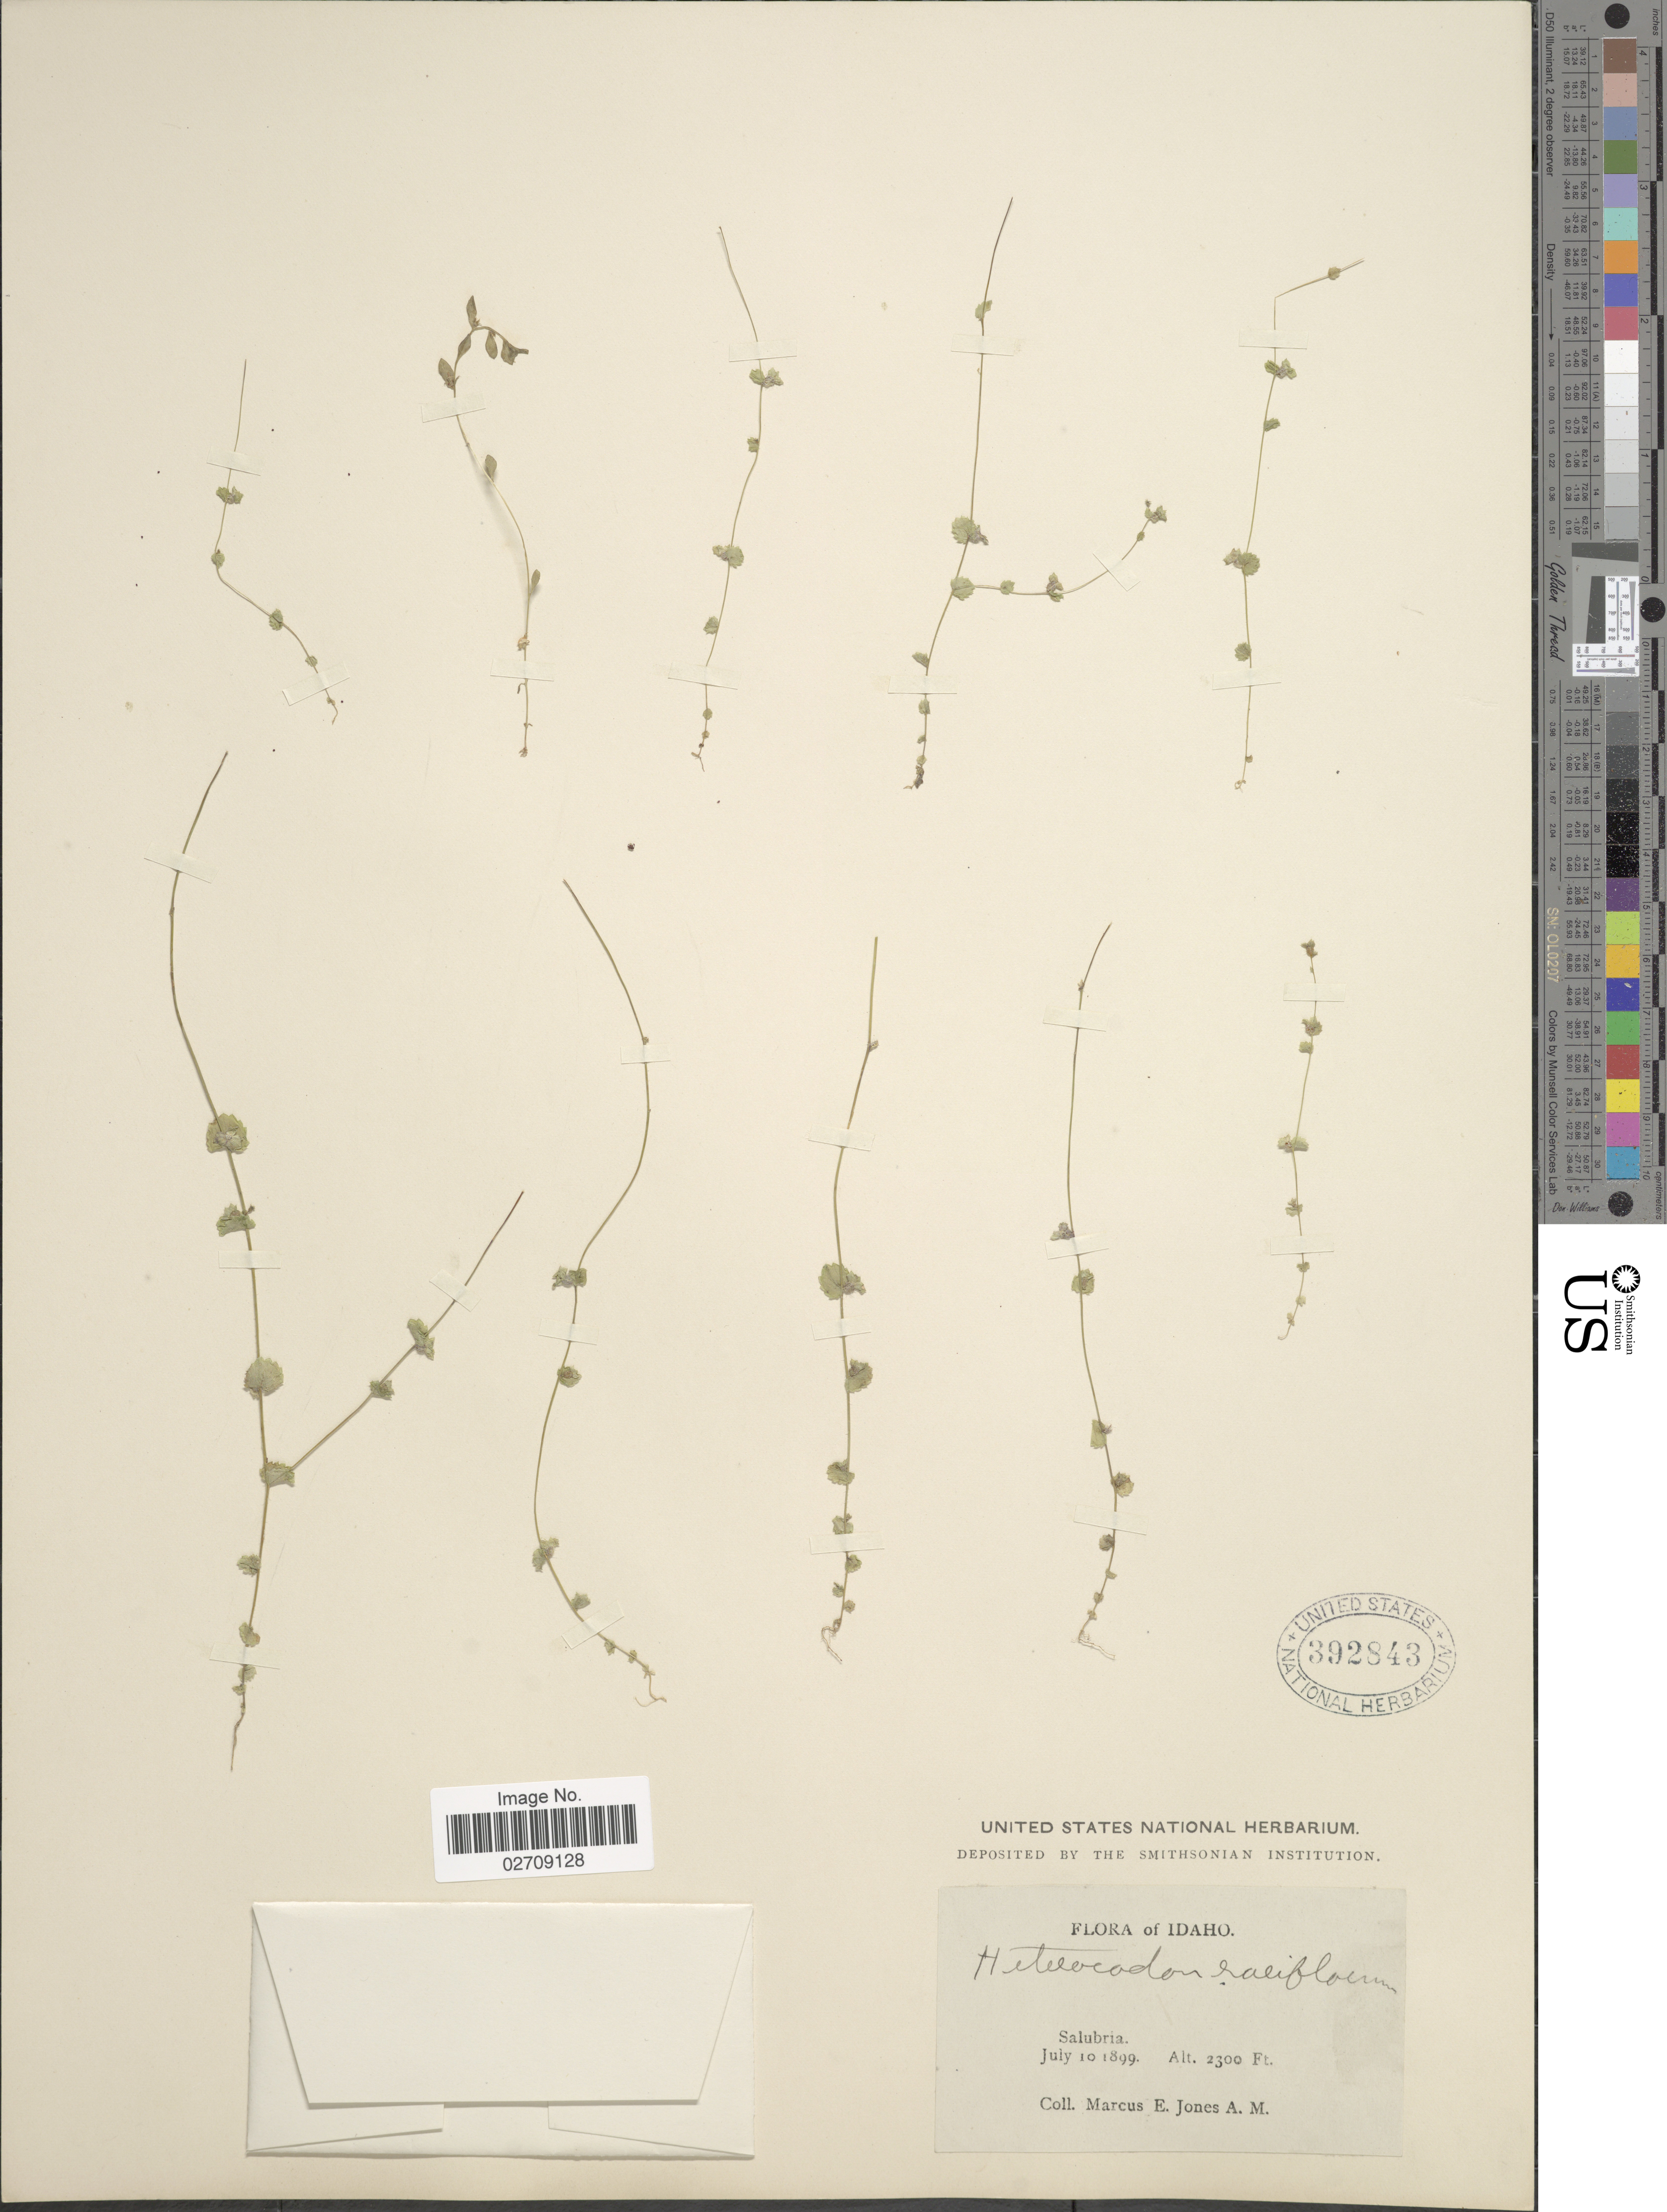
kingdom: Plantae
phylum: Tracheophyta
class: Magnoliopsida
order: Asterales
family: Campanulaceae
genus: Heterocodon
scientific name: Heterocodon rariflorum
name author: Nutt.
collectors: M. E. Jones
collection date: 1899-07-10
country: United States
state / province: Idaho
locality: Salubria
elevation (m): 701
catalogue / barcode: US 392843